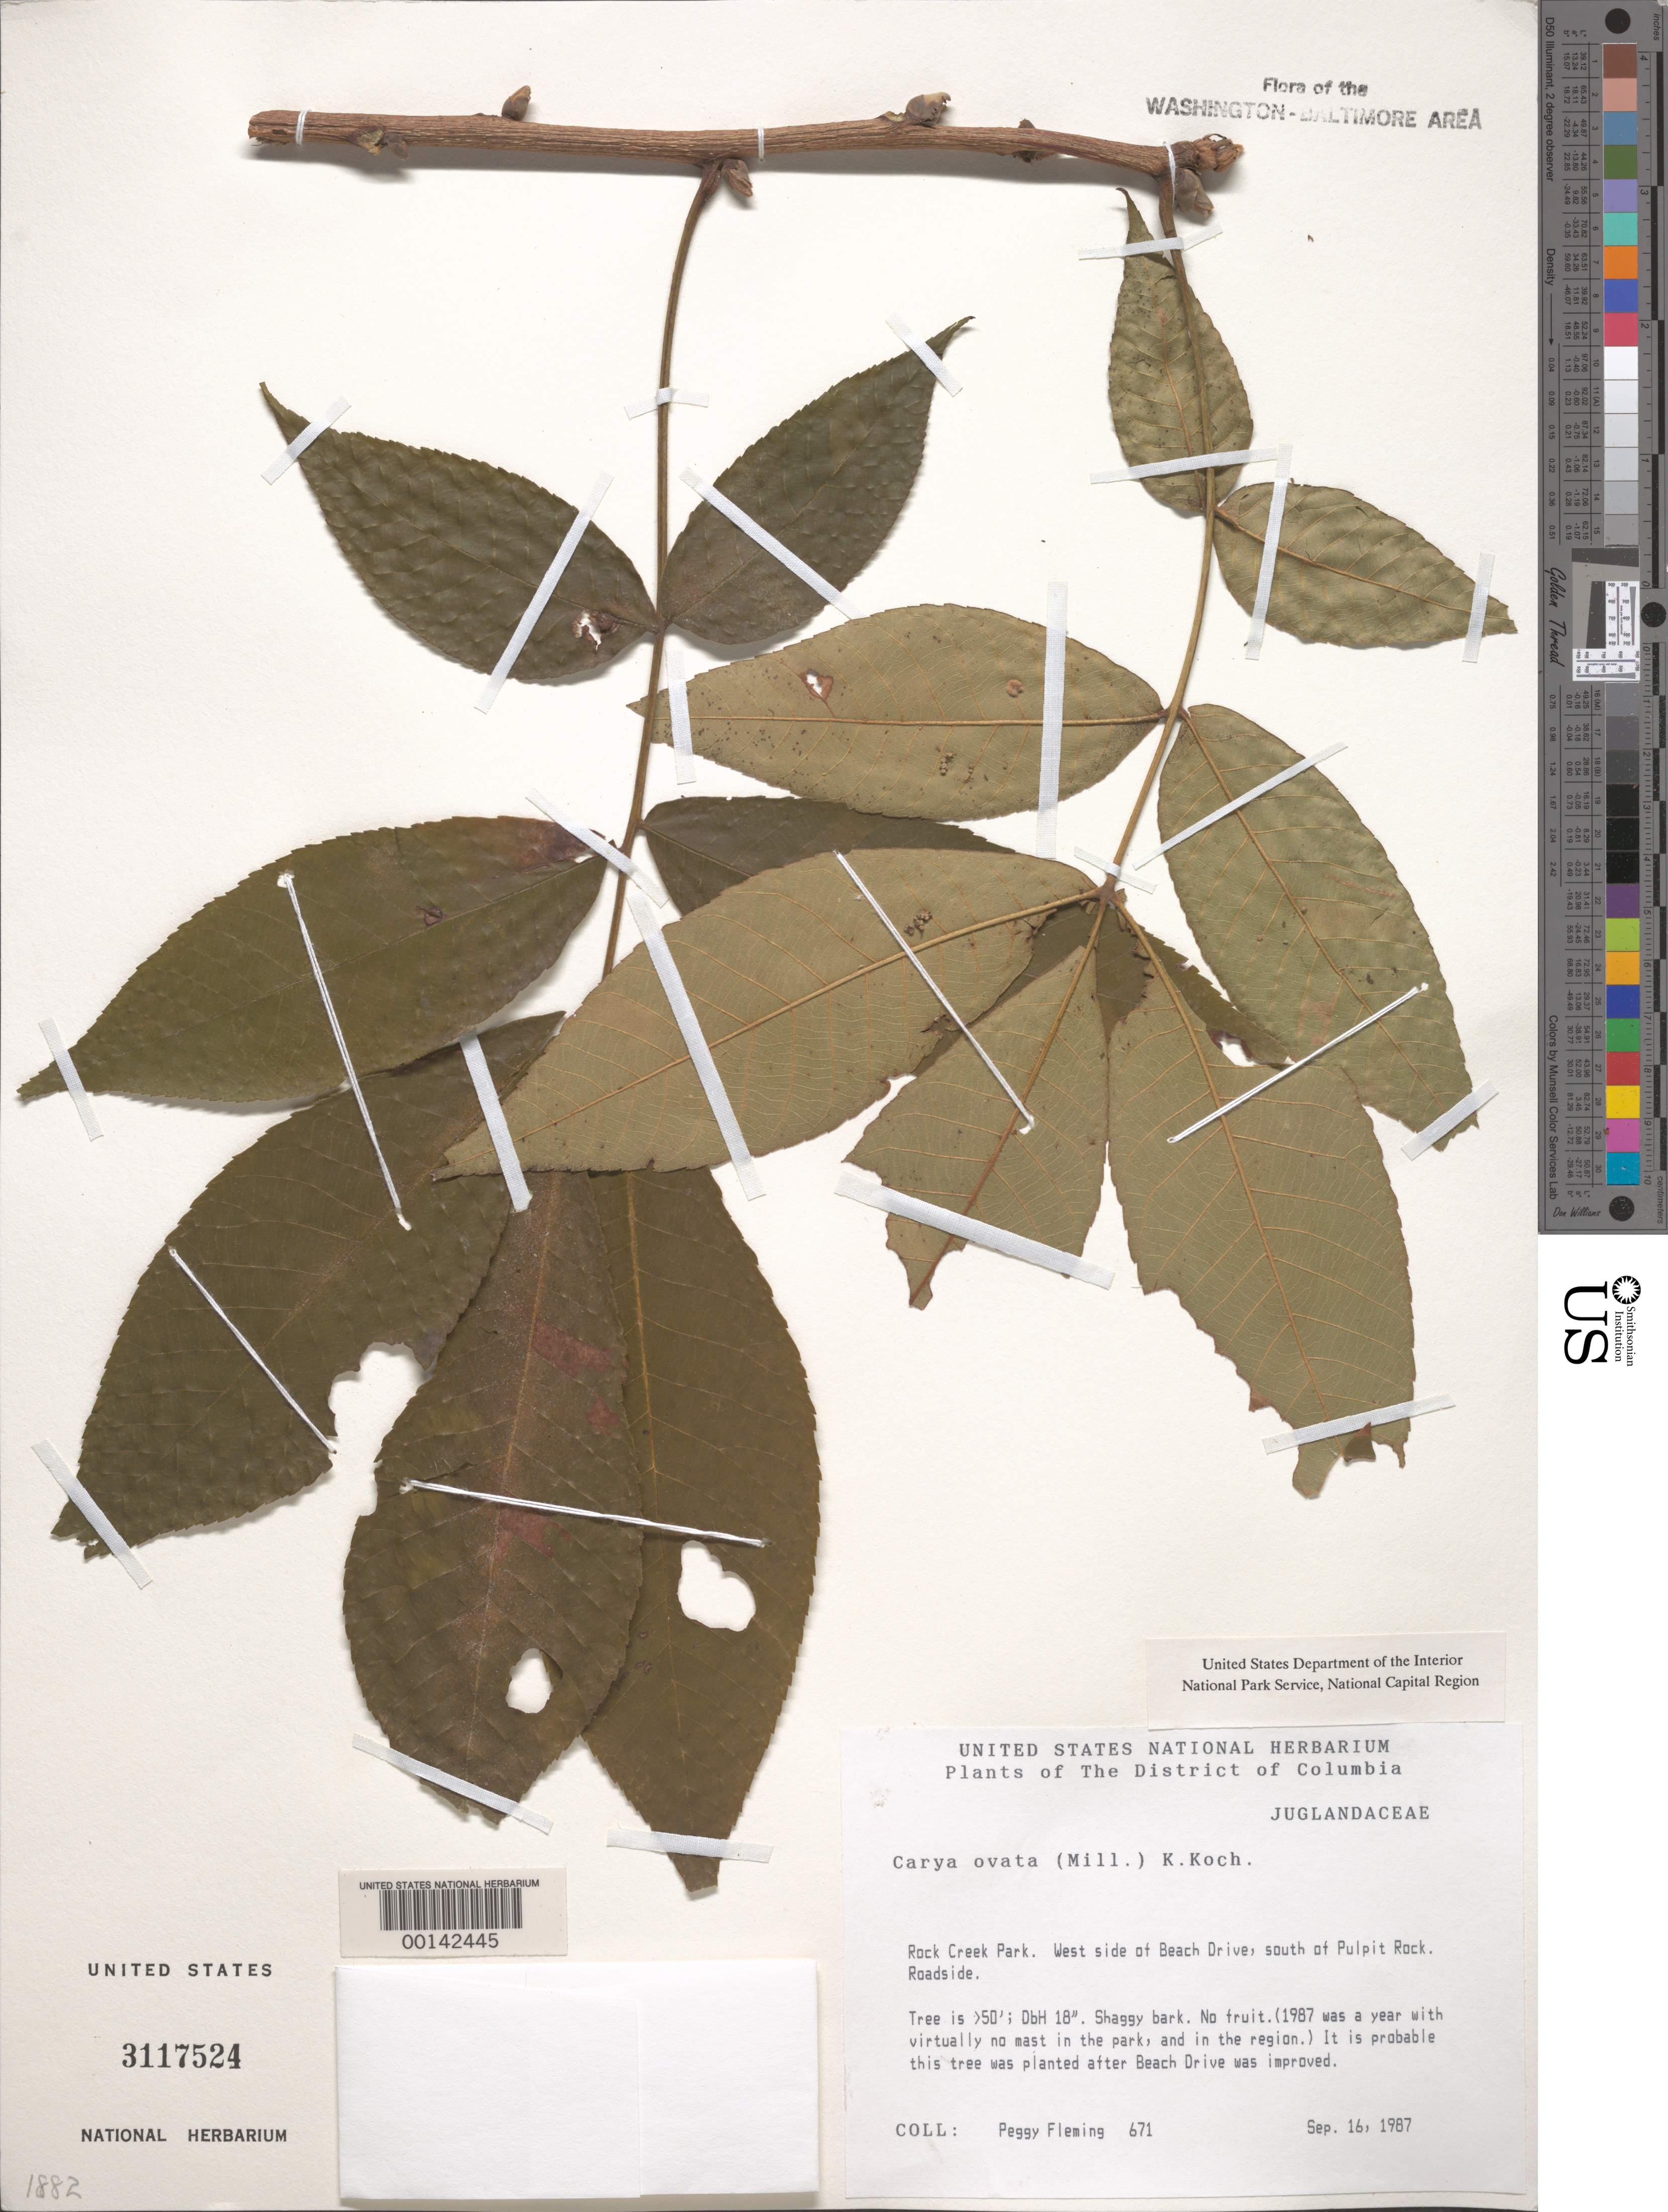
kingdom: Plantae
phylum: Tracheophyta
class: Magnoliopsida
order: Fagales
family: Juglandaceae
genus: Carya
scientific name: Carya ovata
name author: (Mill.) K. Koch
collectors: P. Fleming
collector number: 671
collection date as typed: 16 Sep 1987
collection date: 1987-09-16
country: United States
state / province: District of Columbia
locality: Rock Creek Park. West side of Beach Drive, south of Pulpit Rock . Rock Creek Park and vicinity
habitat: Roadside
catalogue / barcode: US 3117524